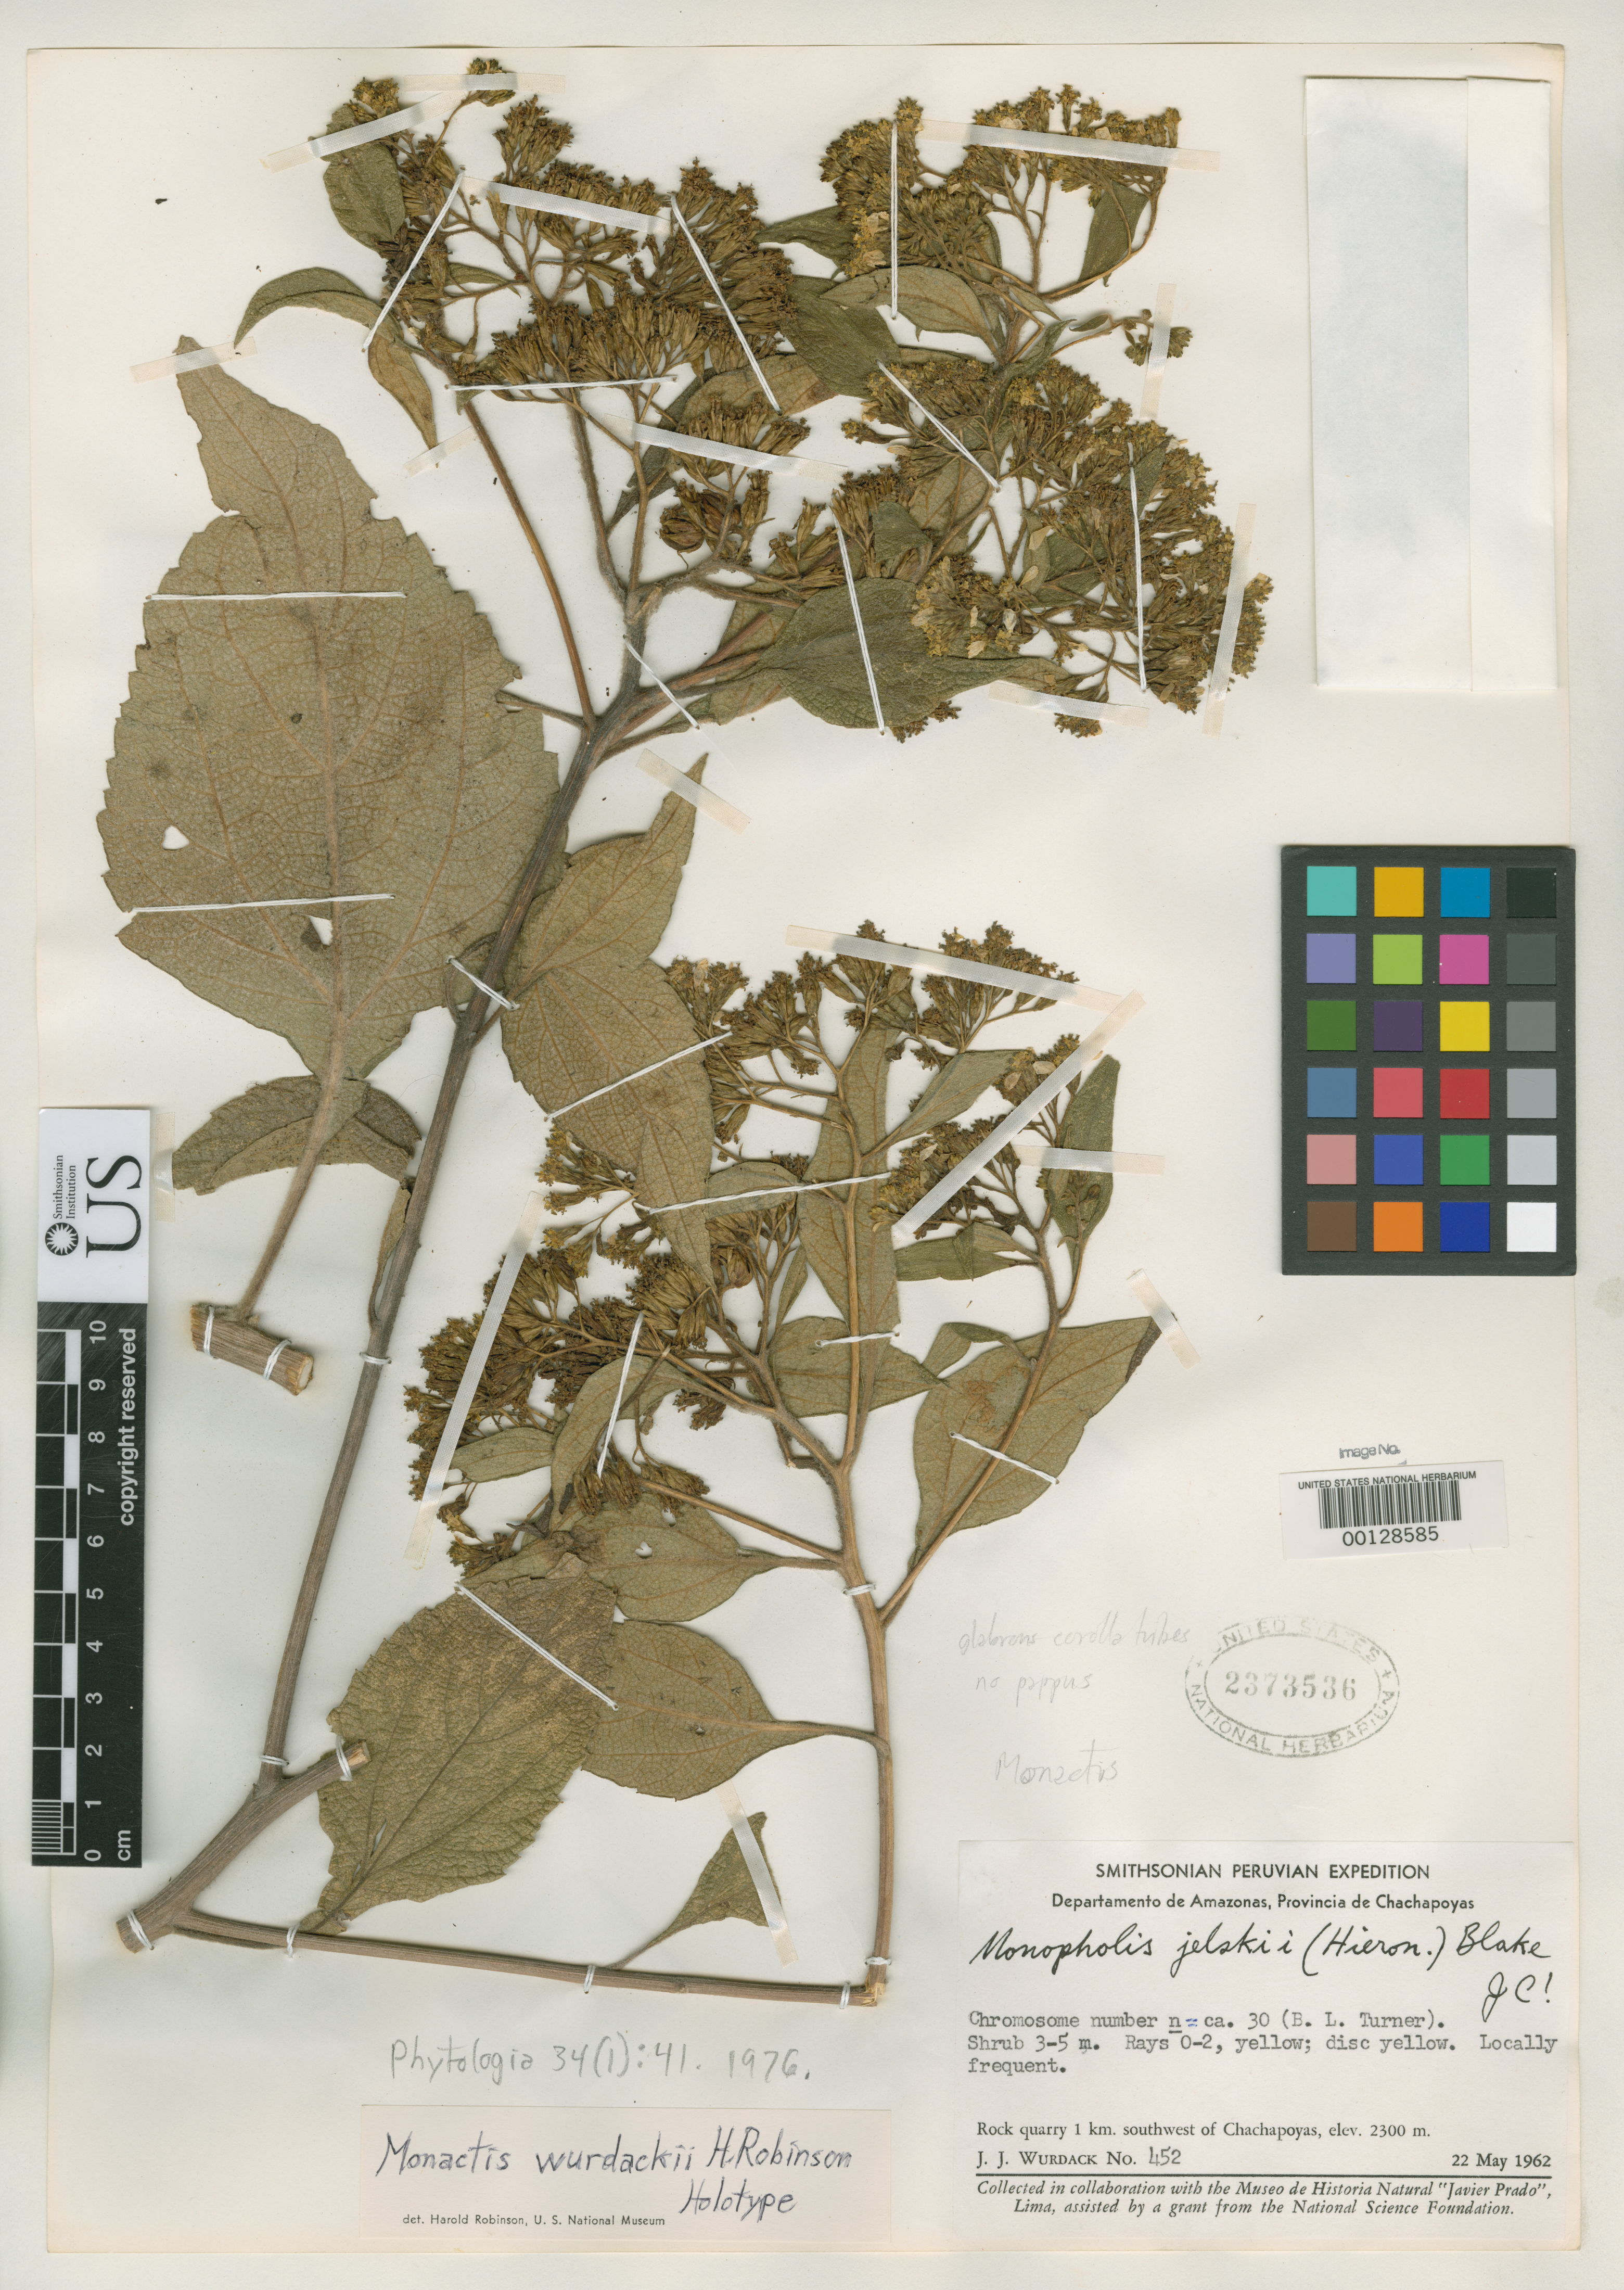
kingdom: Plantae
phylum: Tracheophyta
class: Magnoliopsida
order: Asterales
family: Asteraceae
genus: Monactis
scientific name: Monactis wurdackii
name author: H. Rob.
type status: Holotype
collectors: J. J. Wurdack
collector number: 452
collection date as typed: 22 May 1962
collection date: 1962-05-22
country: Peru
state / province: Amazonas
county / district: Chachapoyas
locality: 1 km SW of Chachapoyas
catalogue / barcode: US 2373536